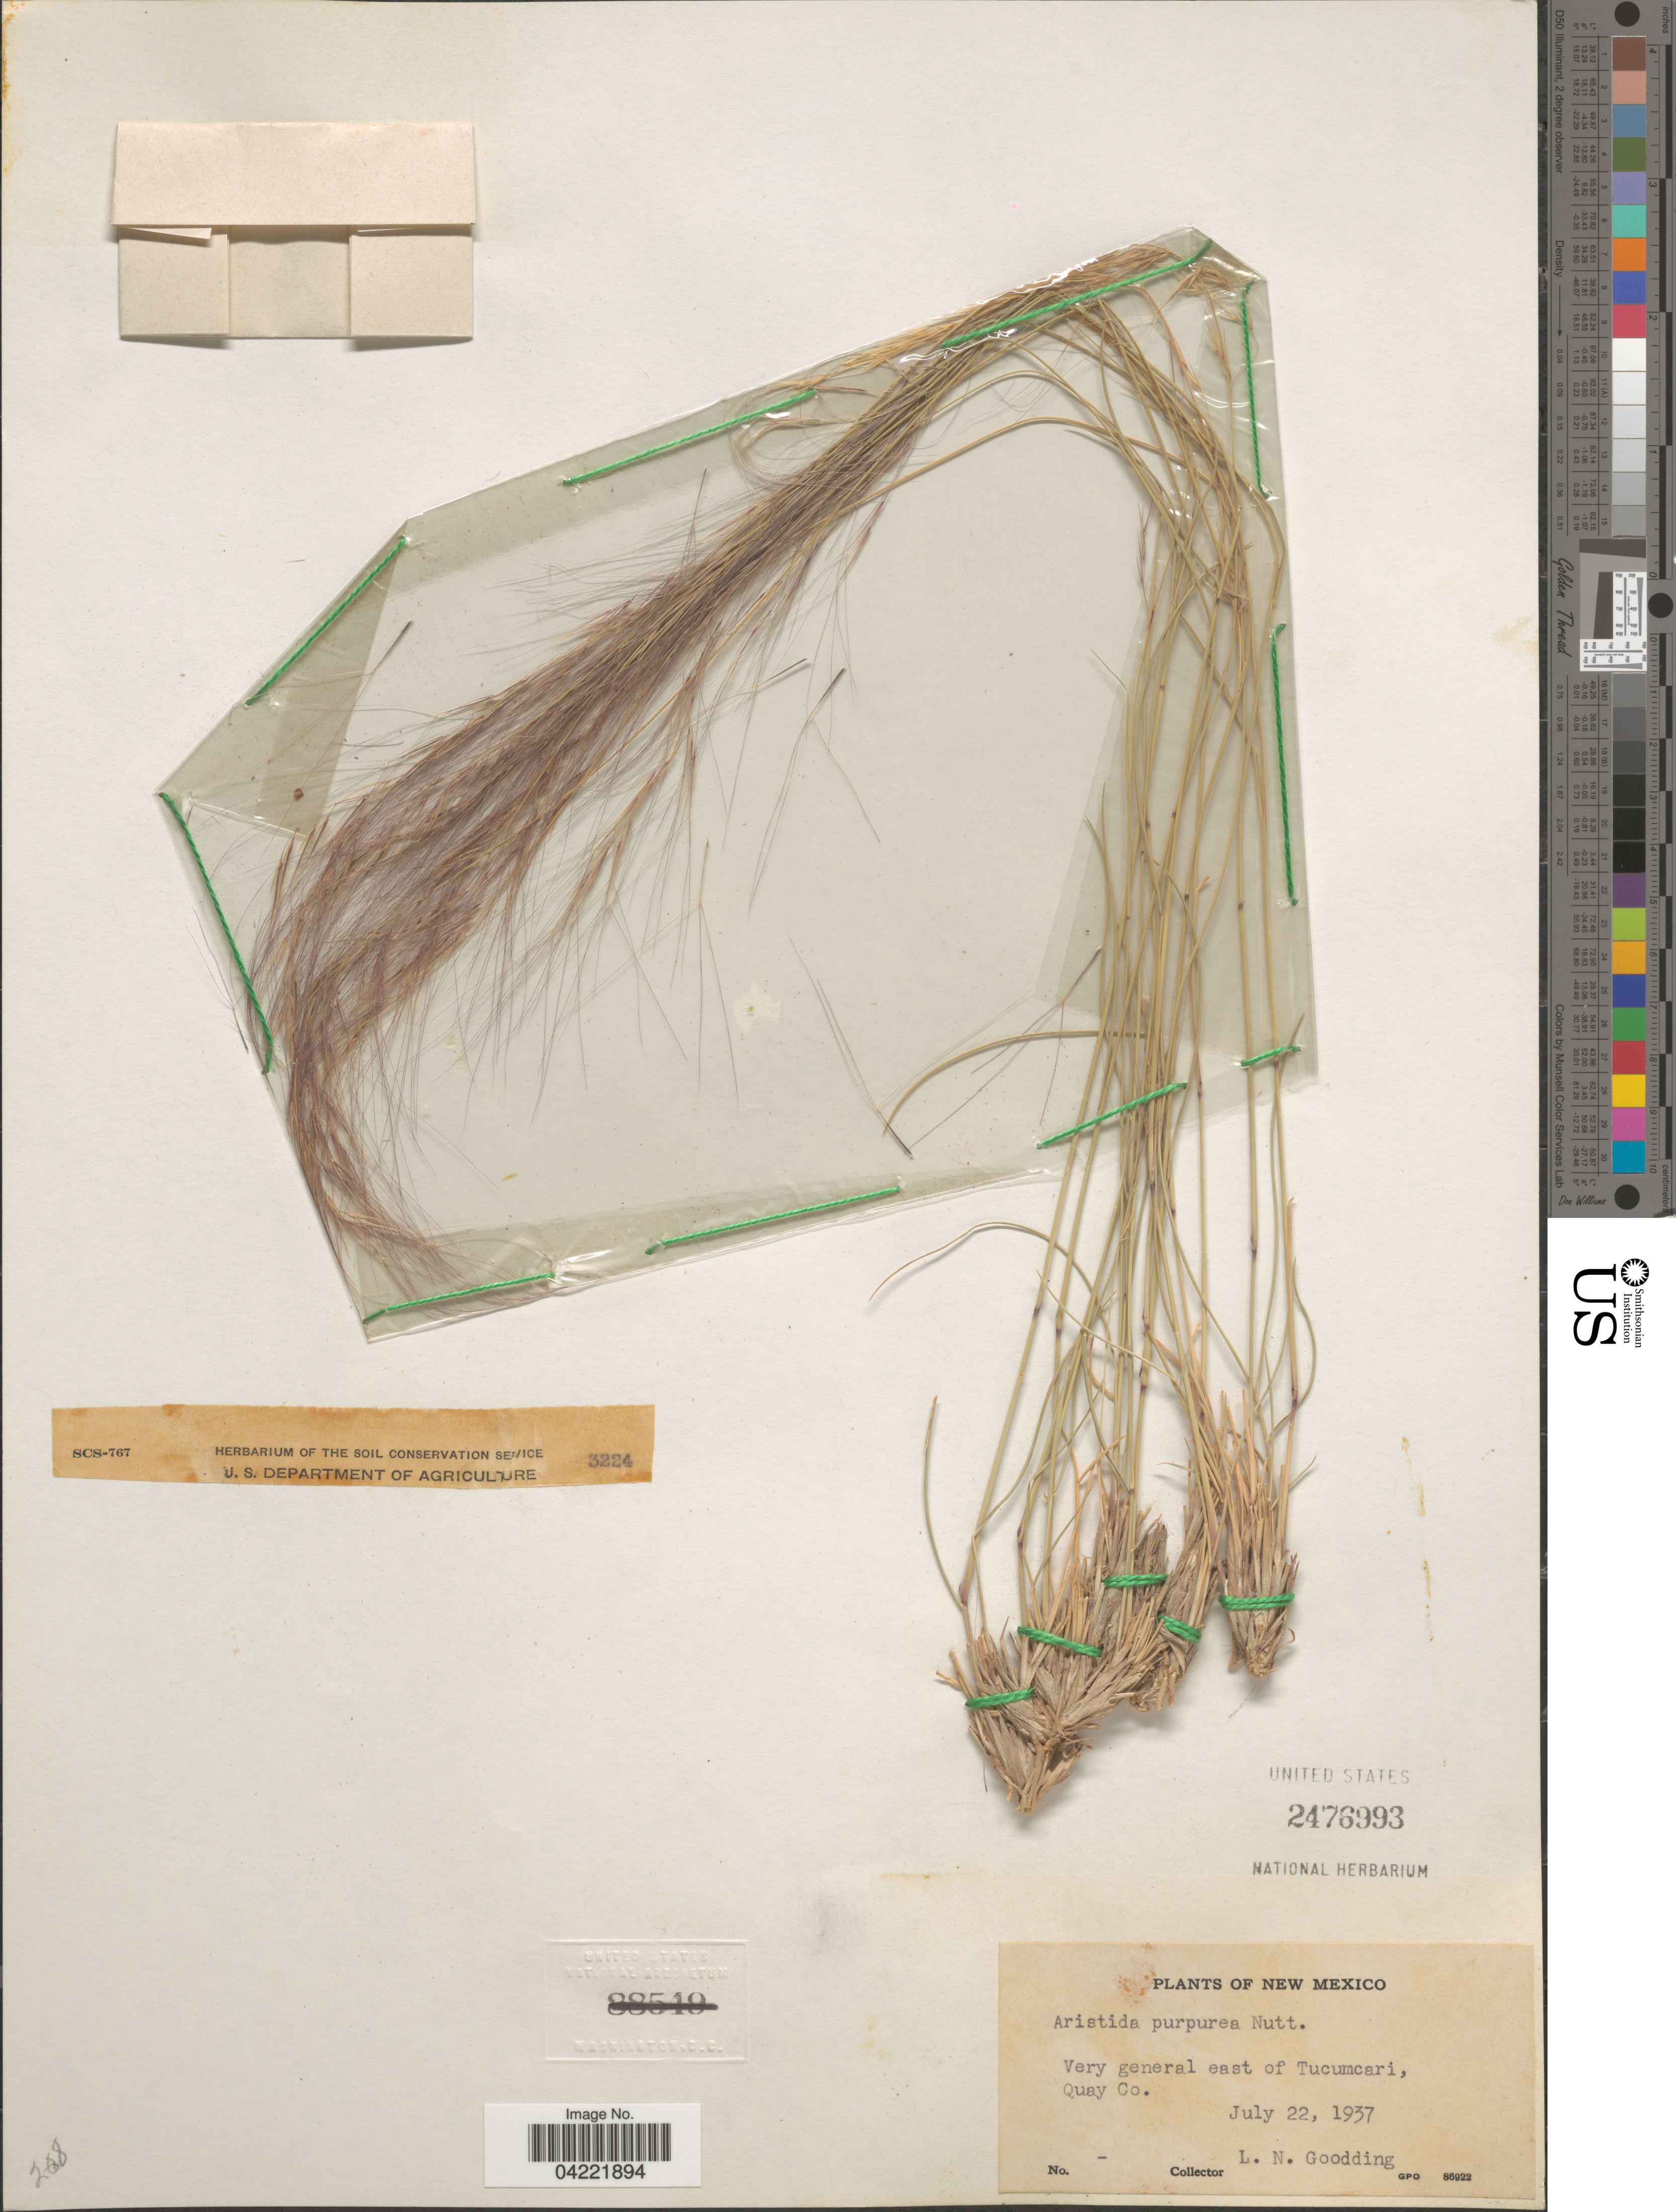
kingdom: Plantae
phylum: Tracheophyta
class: Liliopsida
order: Poales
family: Poaceae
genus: Aristida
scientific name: Aristida purpurea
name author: Nutt.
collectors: L. N. Goodding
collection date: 1937-07-22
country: United States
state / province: New Mexico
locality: Very general east of Tucumcari, Quay Co.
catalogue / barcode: US 2476993